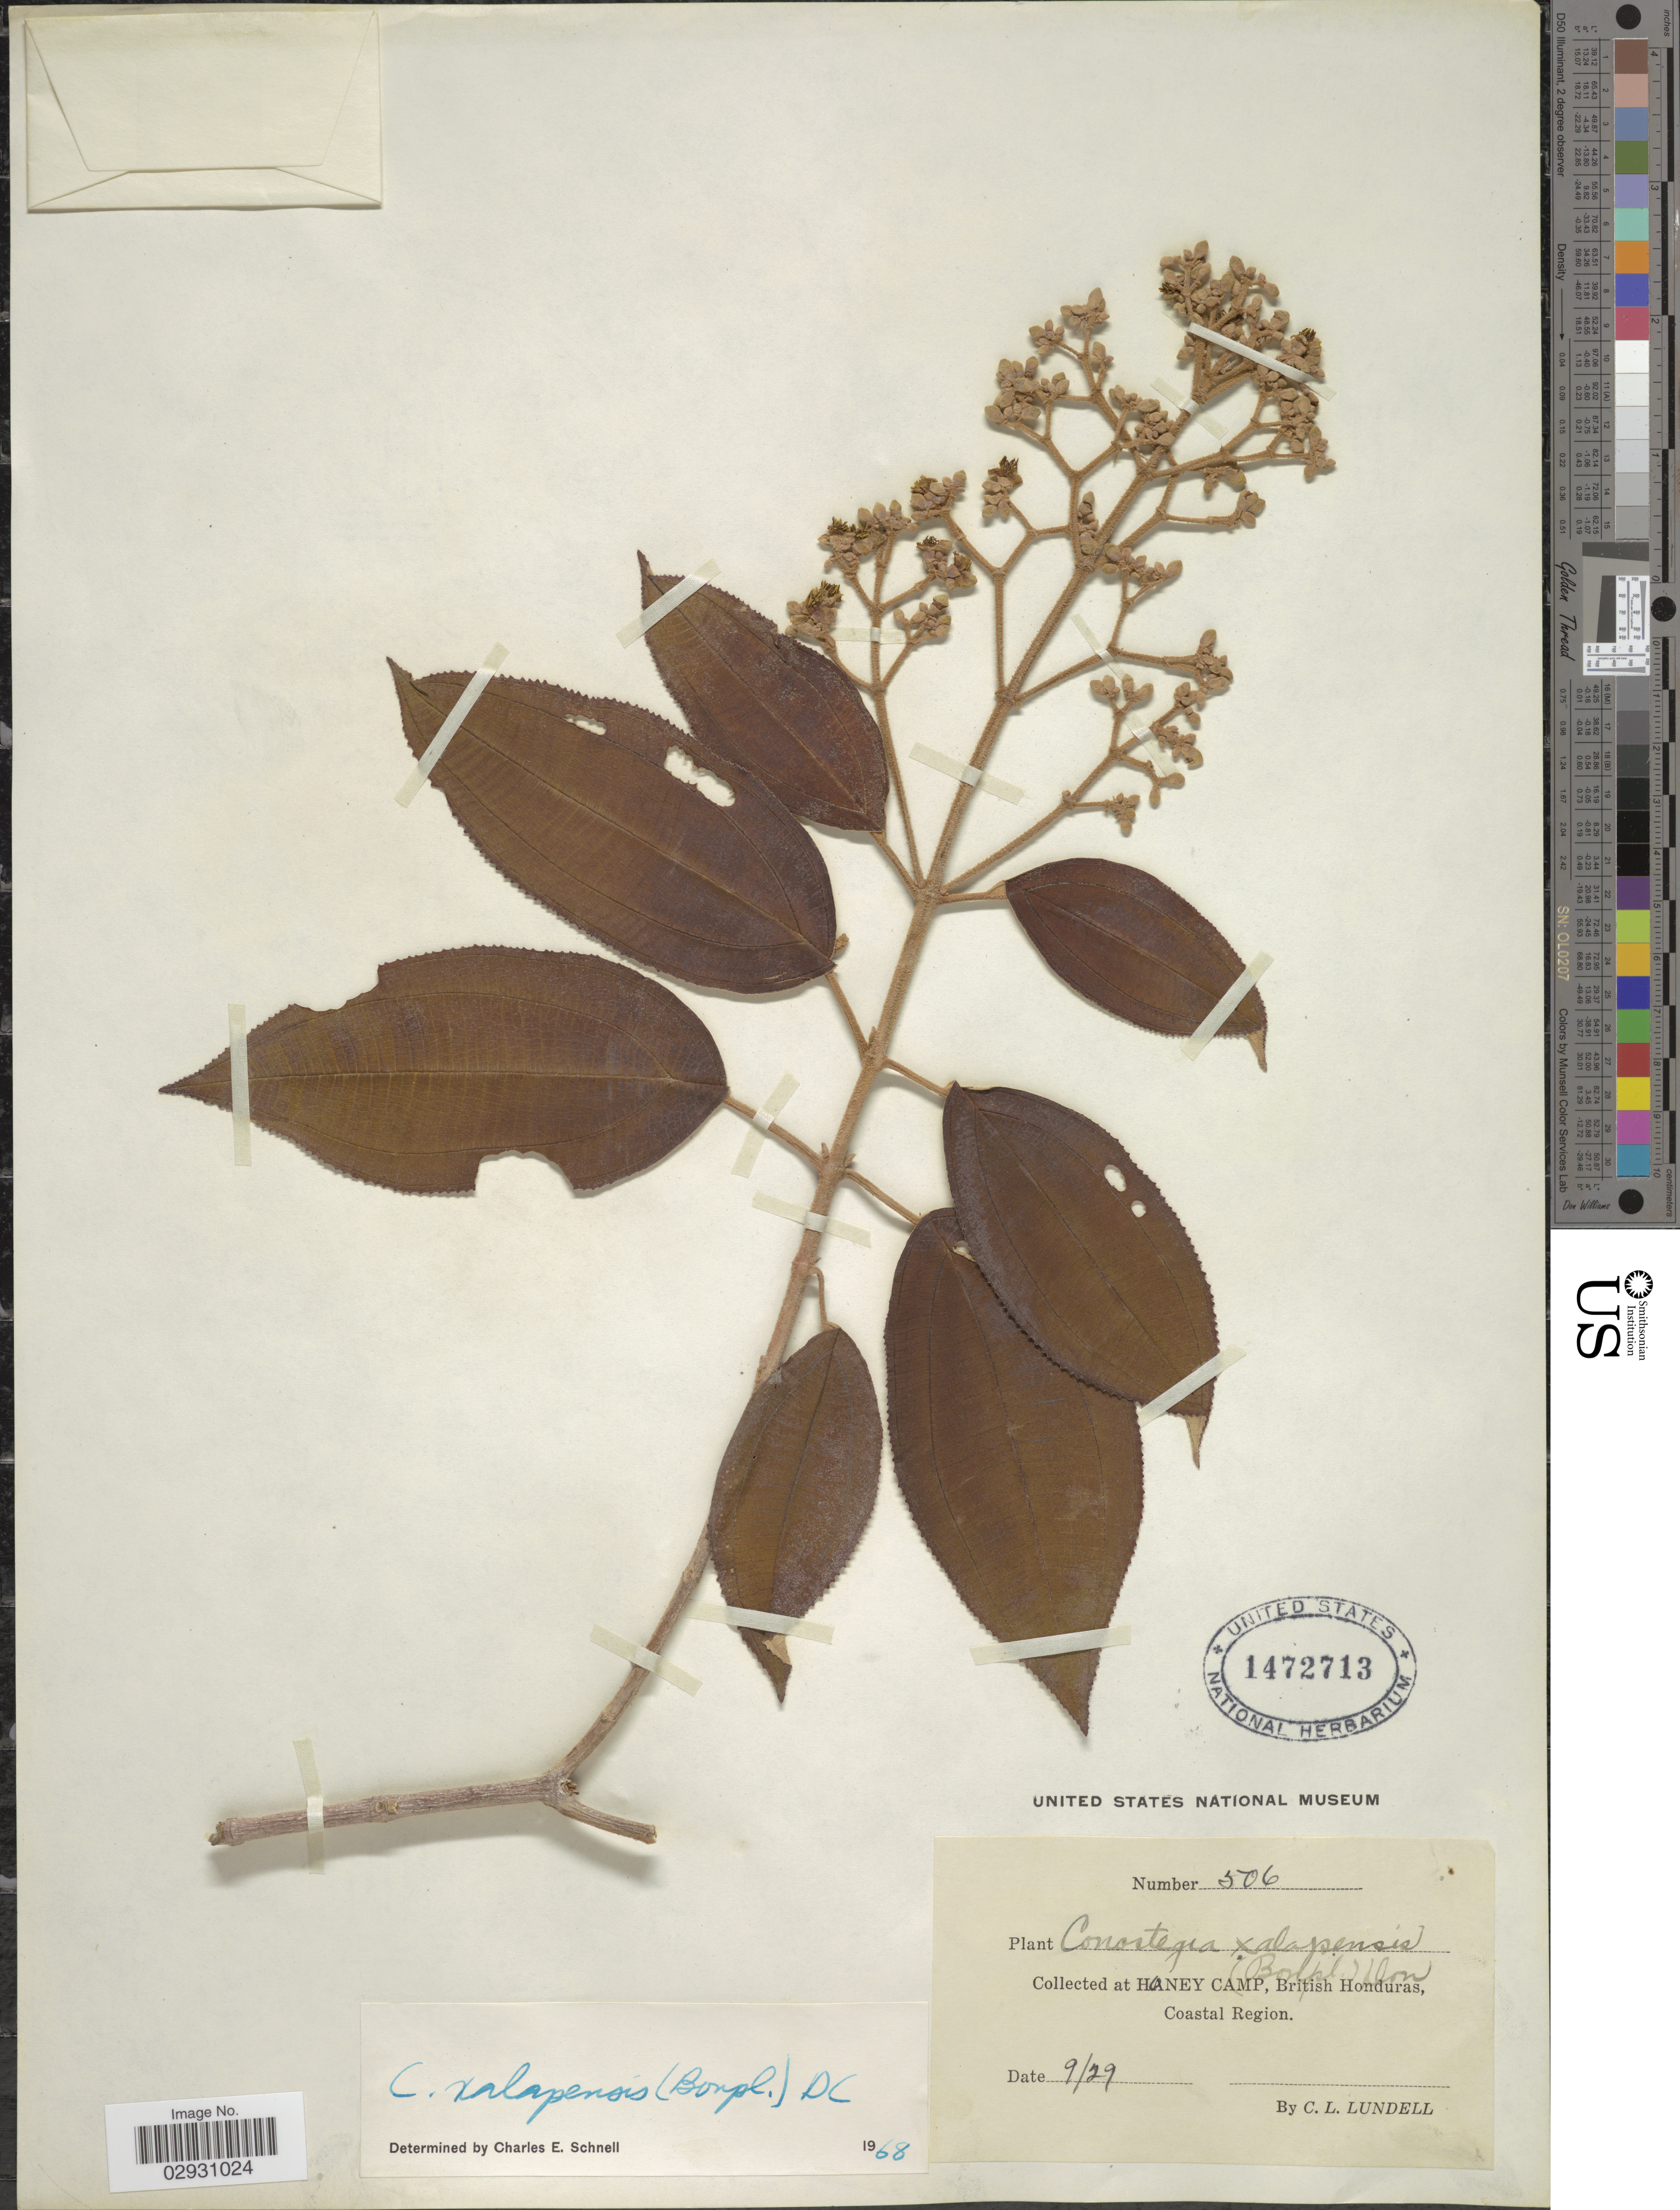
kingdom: Plantae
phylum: Tracheophyta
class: Magnoliopsida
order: Myrtales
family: Melastomataceae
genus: Conostegia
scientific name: Conostegia quadrangularis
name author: Schltdl. ex Steud.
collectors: C. L. Lundell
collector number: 506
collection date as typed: Transcribed d/m/y: /9/29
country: Belize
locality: Honey Camp, British Honduras, Coastal Region.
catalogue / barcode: US 1472713